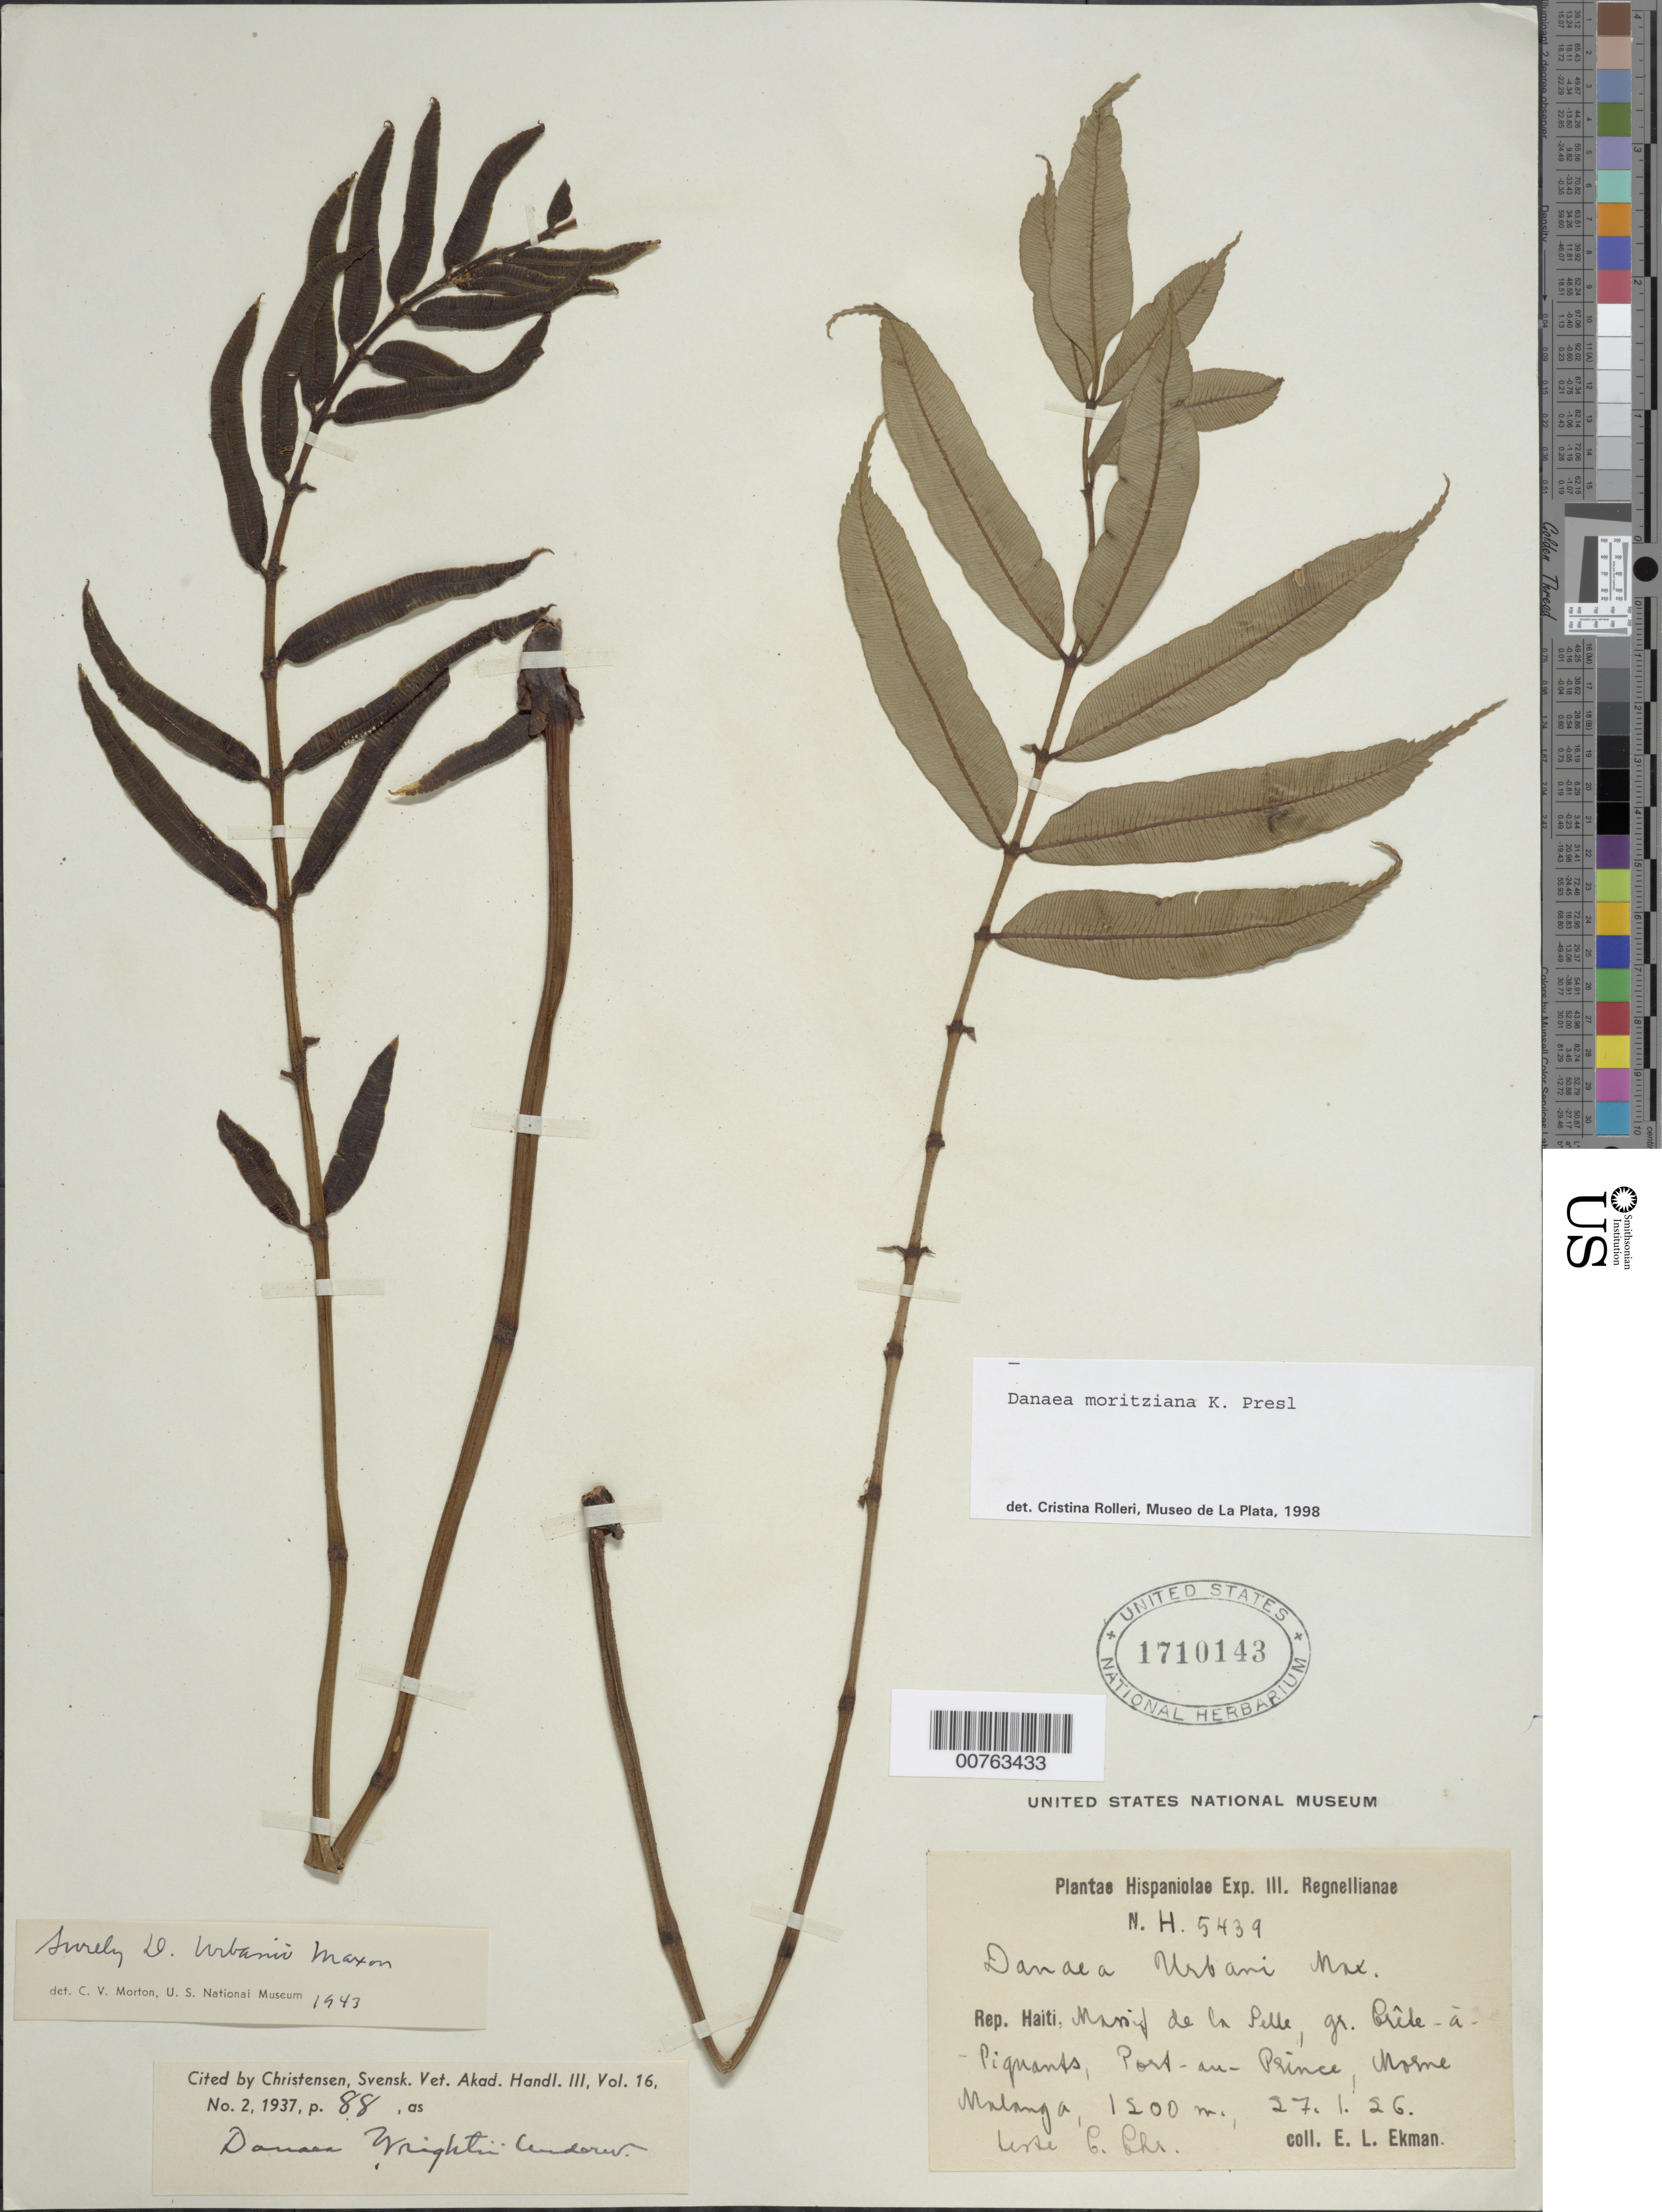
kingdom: Plantae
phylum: Tracheophyta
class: Polypodiopsida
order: Marattiales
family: Marattiaceae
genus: Danaea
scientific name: Danaea moritziana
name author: C. Presl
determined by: Rolleri, Cristina H.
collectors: E. L. Ekman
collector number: H 5439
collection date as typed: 27 Jan 1926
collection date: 1926-01-27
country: Haiti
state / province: Ouest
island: Hispaniola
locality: Massif de la Selle, gr. Forete a Pignants, Port-au-Prince, Morne Malanga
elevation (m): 1200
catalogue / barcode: US 1710143